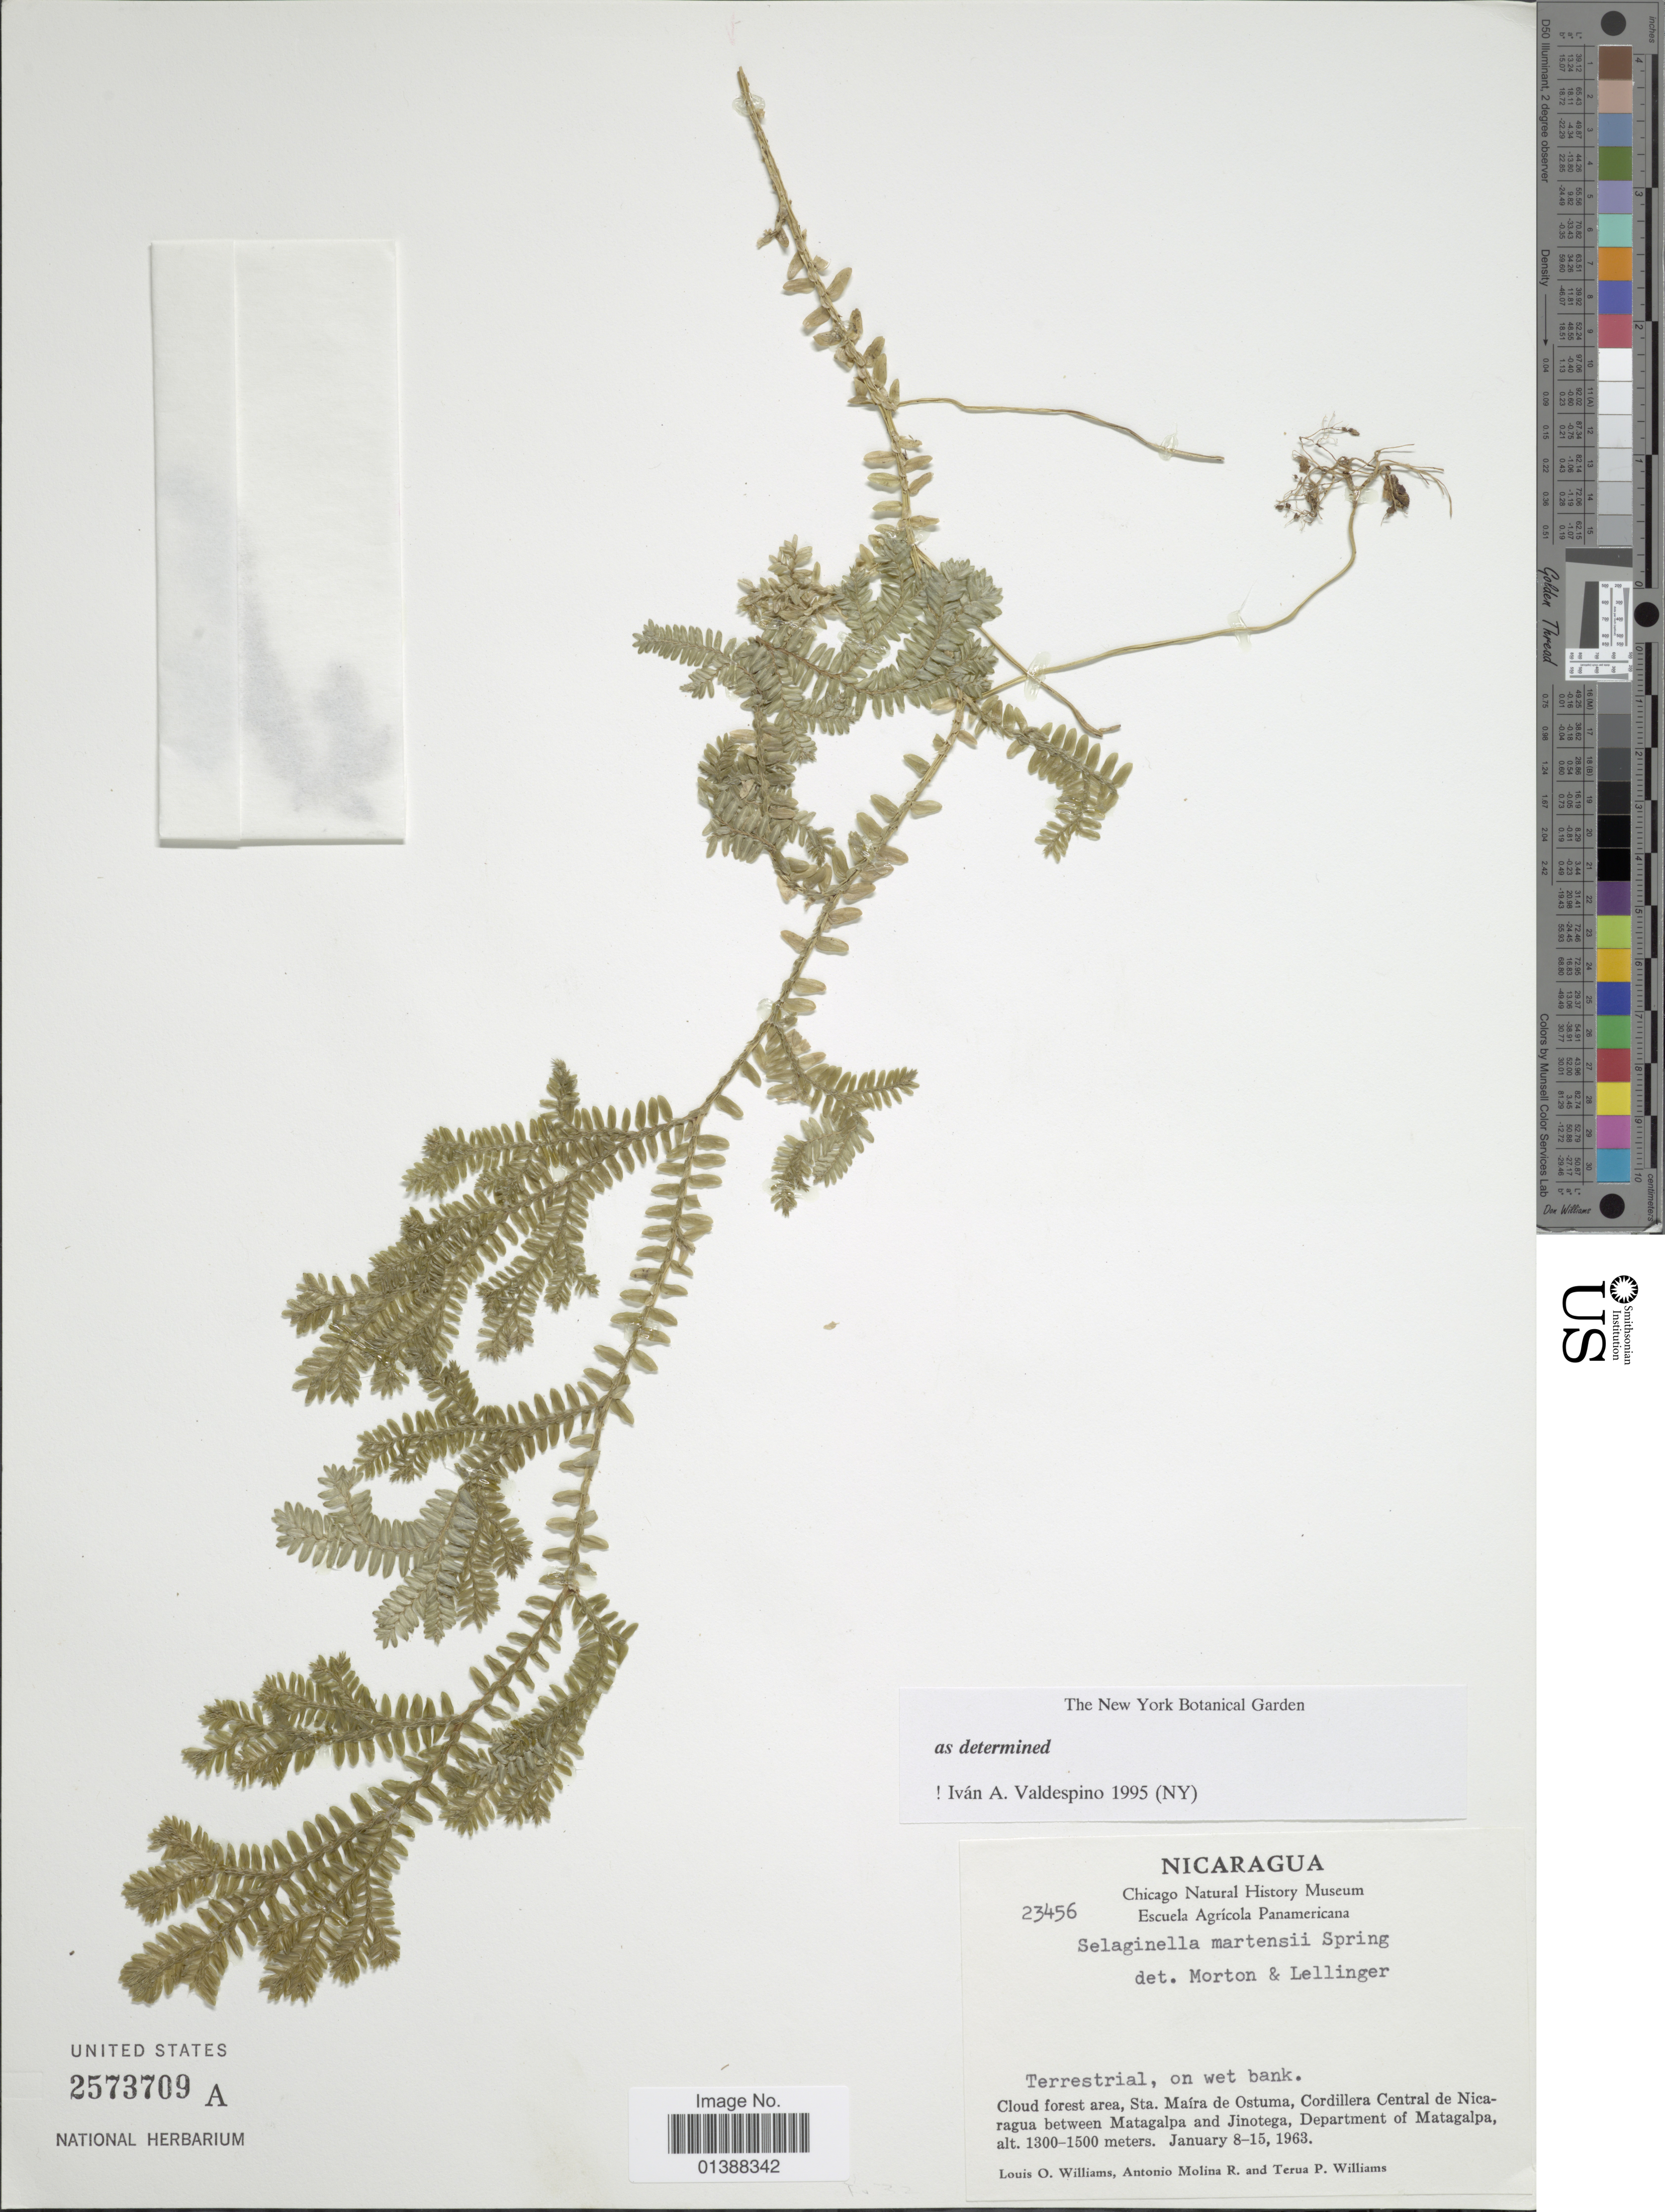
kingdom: Plantae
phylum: Tracheophyta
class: Lycopodiopsida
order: Selaginellales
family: Selaginellaceae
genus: Selaginella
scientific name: Selaginella martensii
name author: Spring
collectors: L. O. Williams, A. Molina R. & T. P. Williams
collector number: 23456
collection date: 1963-01-08/1963-01-15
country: Nicaragua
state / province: Matagalpa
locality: Sta María de Ostuma, Cordillera Central de Nicaragua between Matagalpa and Jinotega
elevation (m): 1300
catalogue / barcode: US 2573709A